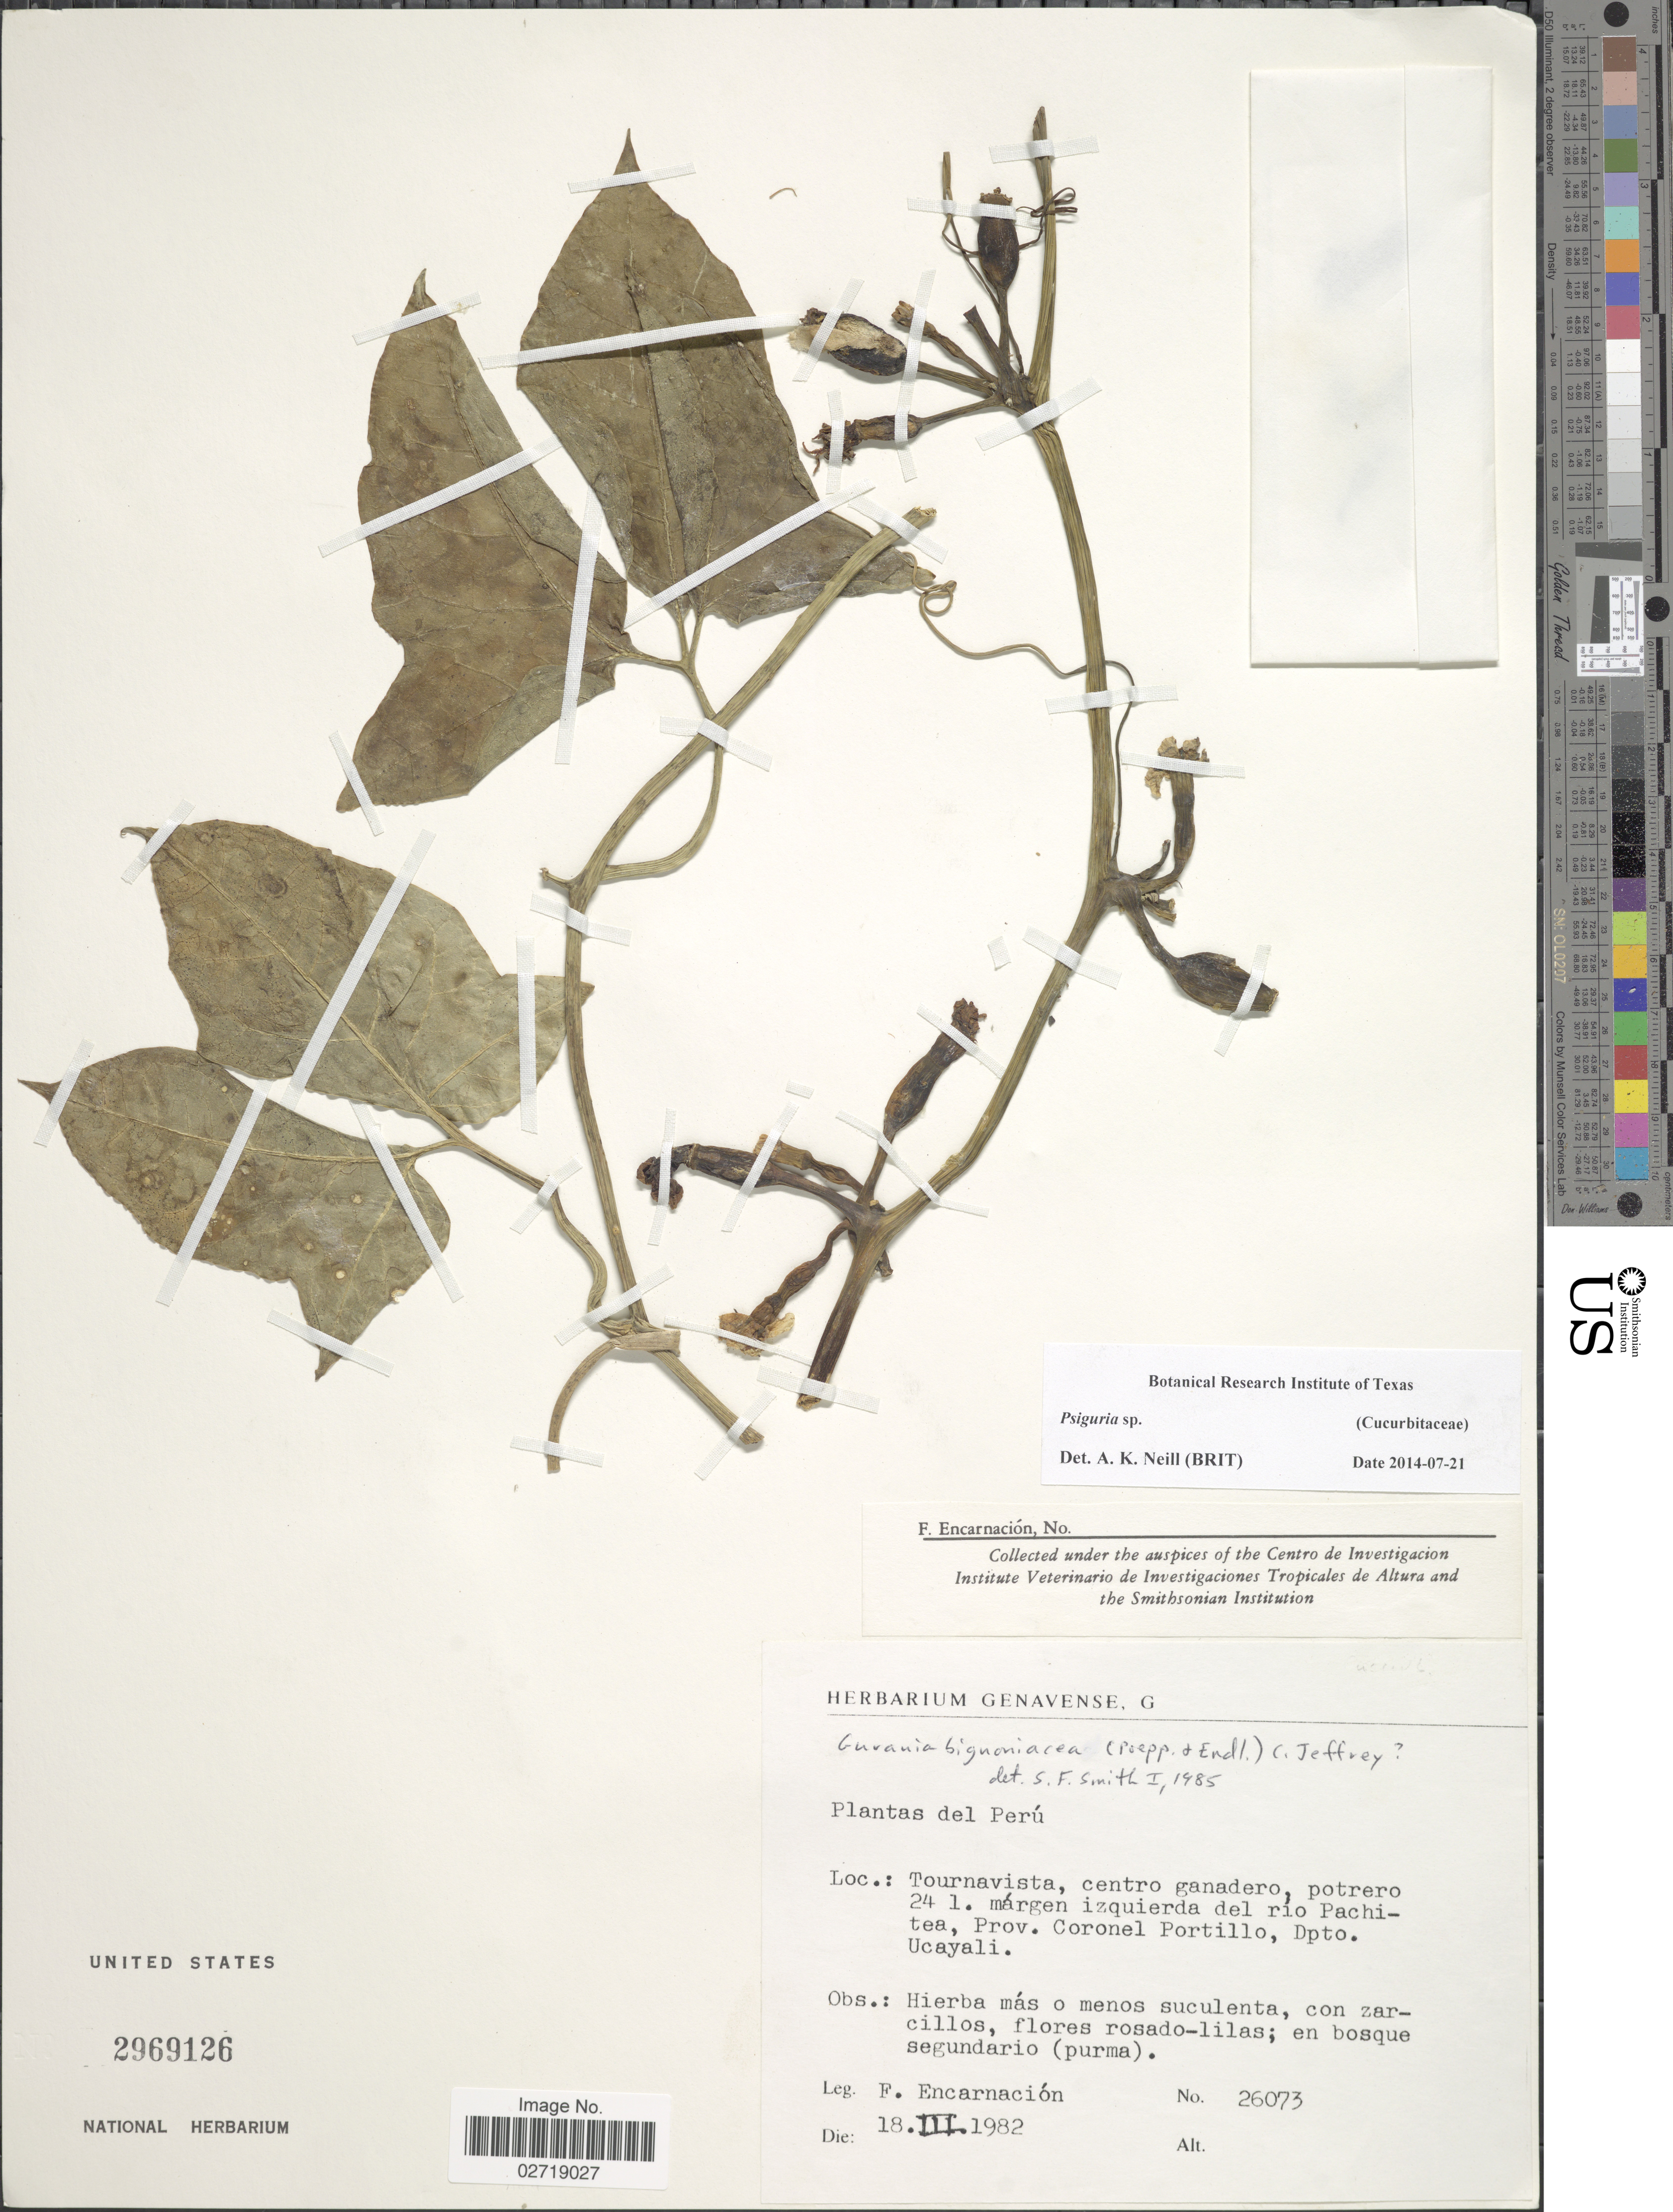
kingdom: Plantae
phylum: Tracheophyta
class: Magnoliopsida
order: Cucurbitales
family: Cucurbitaceae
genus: Psiguria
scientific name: Psiguria sp.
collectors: F. Encarnación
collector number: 26073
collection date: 1982-03-18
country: Peru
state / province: Ucayali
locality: Tournavista, centro ganadero, potrero 24 1. margen izquierda del rio Pachitea, Prov. Coronel Portillo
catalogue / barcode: US 2969126